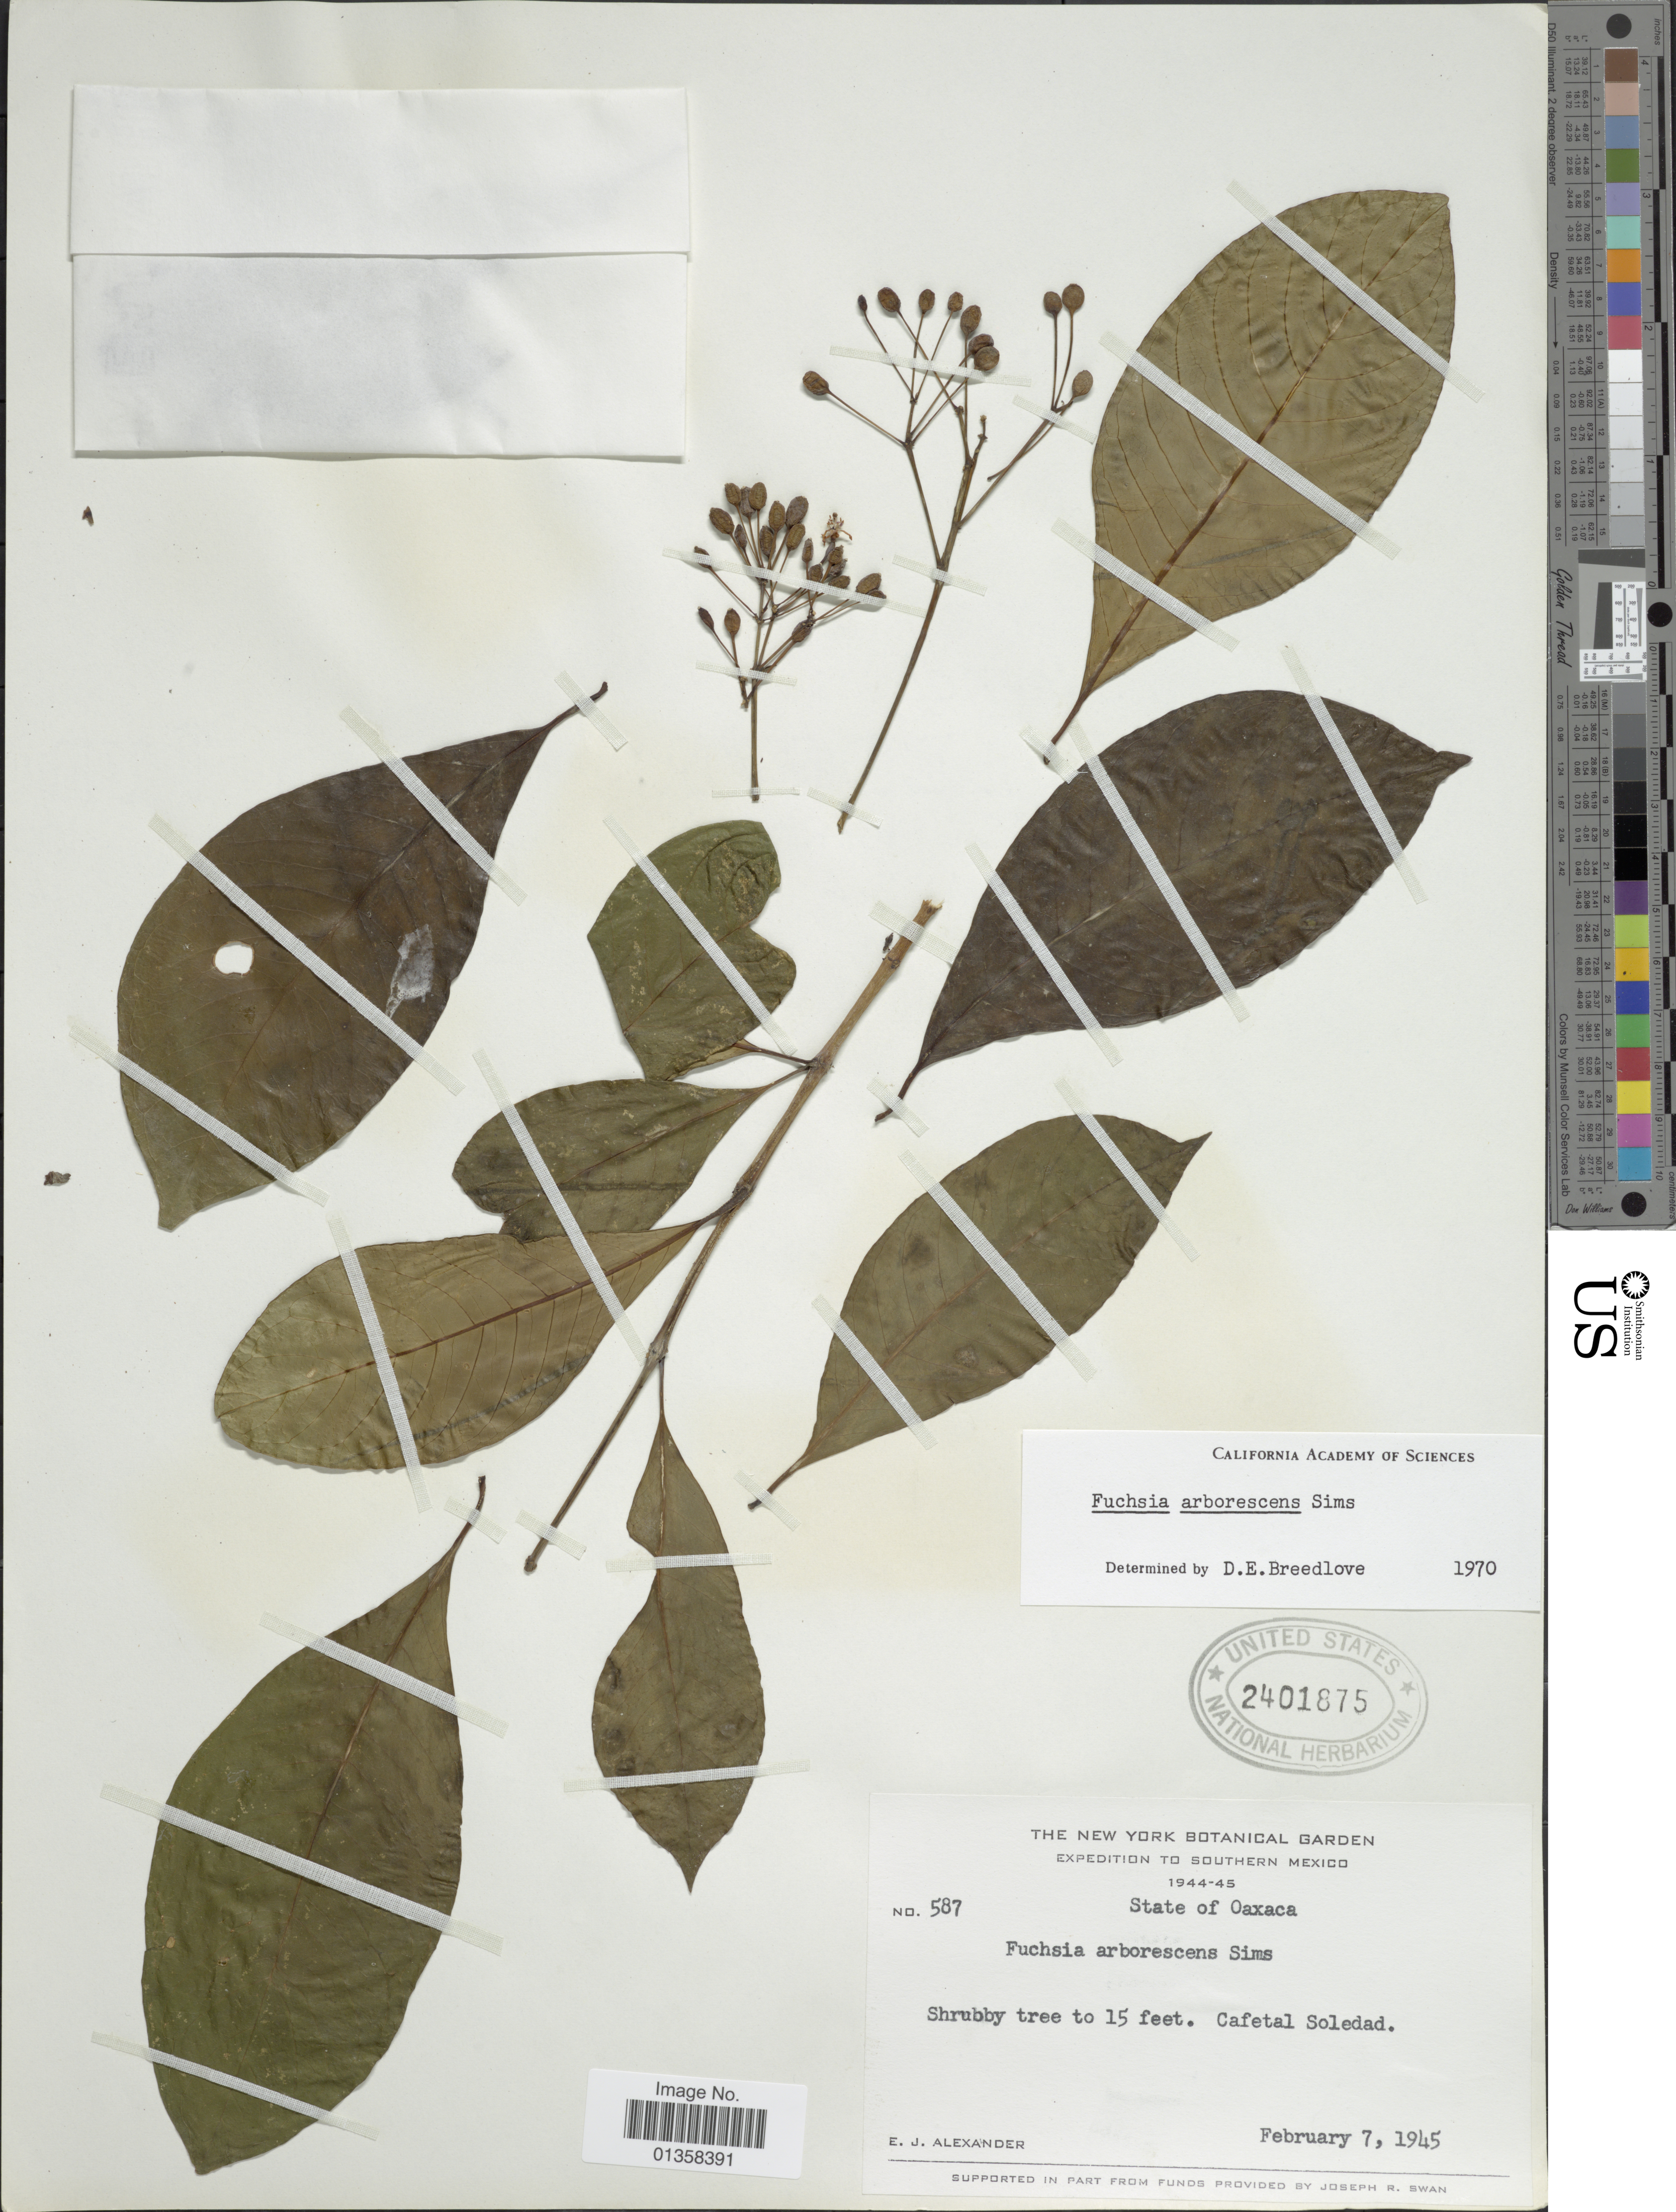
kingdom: Plantae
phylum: Tracheophyta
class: Magnoliopsida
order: Myrtales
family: Onagraceae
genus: Fuchsia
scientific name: Fuchsia arborescens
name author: Sims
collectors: E. J. Alexander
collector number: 587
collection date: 1945-02-07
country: Mexico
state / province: Oaxaca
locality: Cafetal Soledad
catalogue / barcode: US 2401875